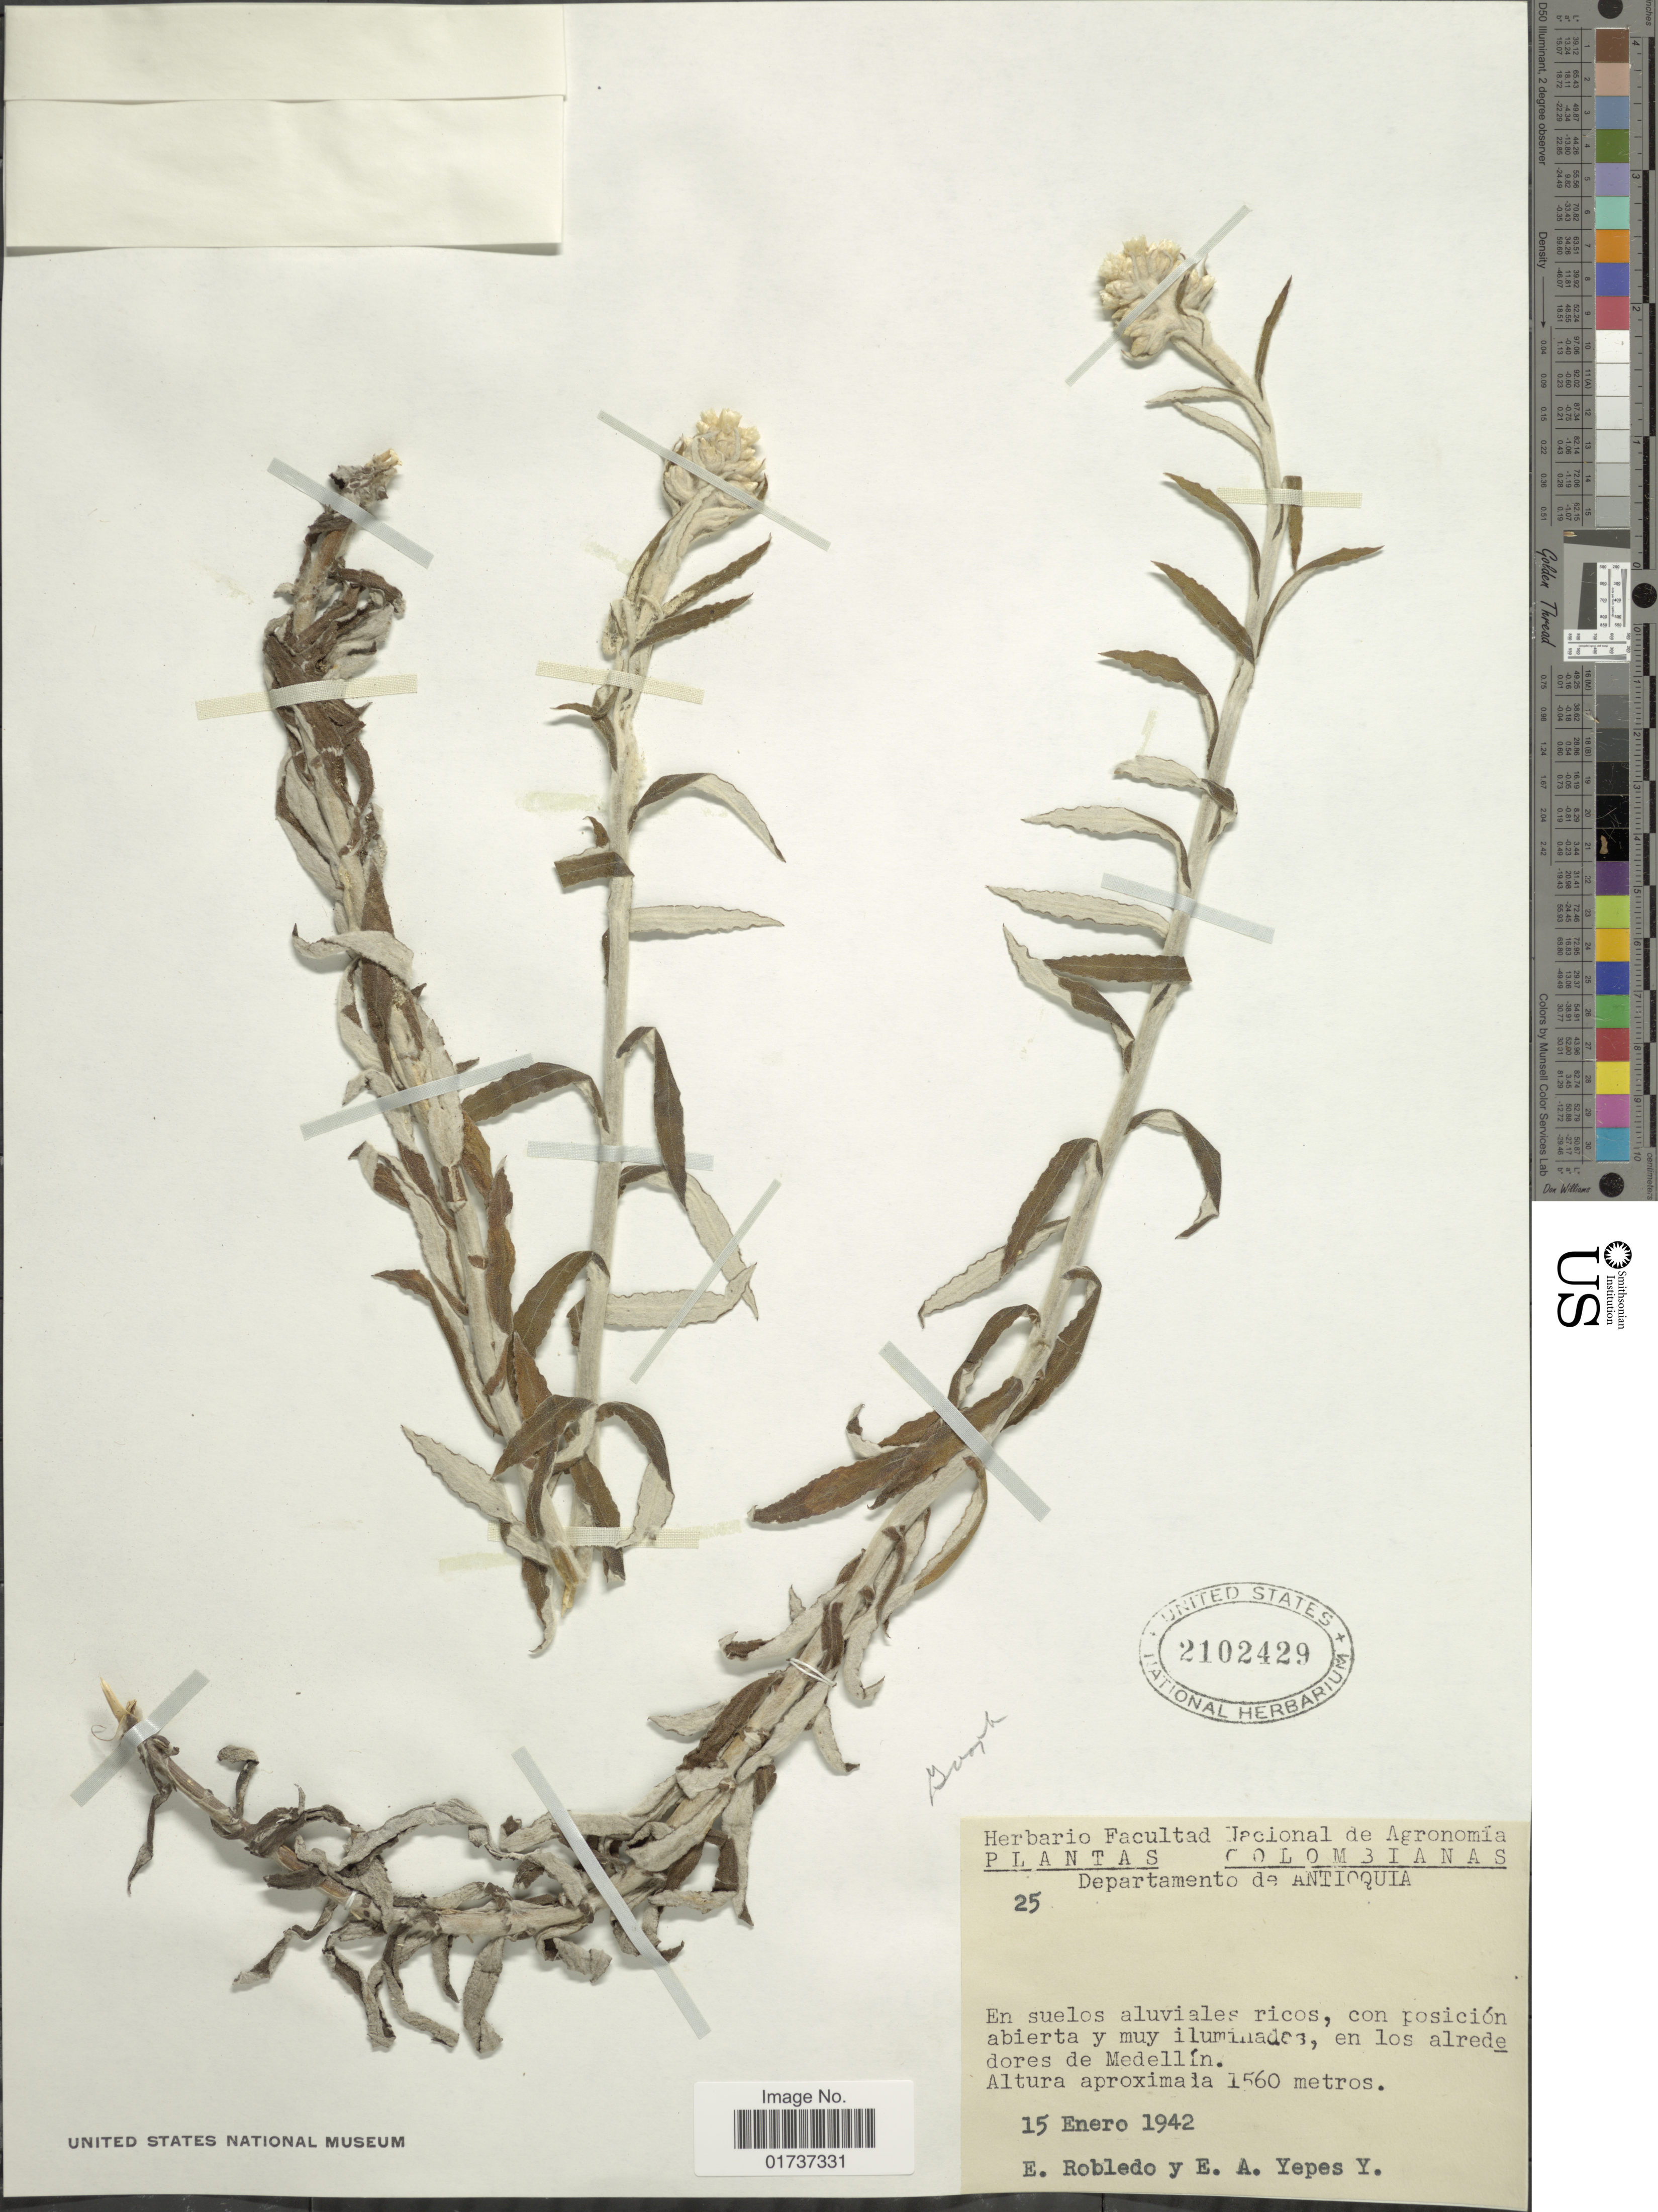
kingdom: Plantae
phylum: Tracheophyta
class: Magnoliopsida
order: Asterales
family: Asteraceae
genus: Gnaphalium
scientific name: Gnaphalium sp.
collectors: E. Robledo & E. Yepes Y.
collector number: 25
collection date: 1942-01-15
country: Colombia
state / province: Antioquia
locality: Departamento de Antioquia, En suelos aluviales ricos, con posición abierta y muy iluminades, en los alrededores de Medellín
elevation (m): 1560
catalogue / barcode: US 2102429